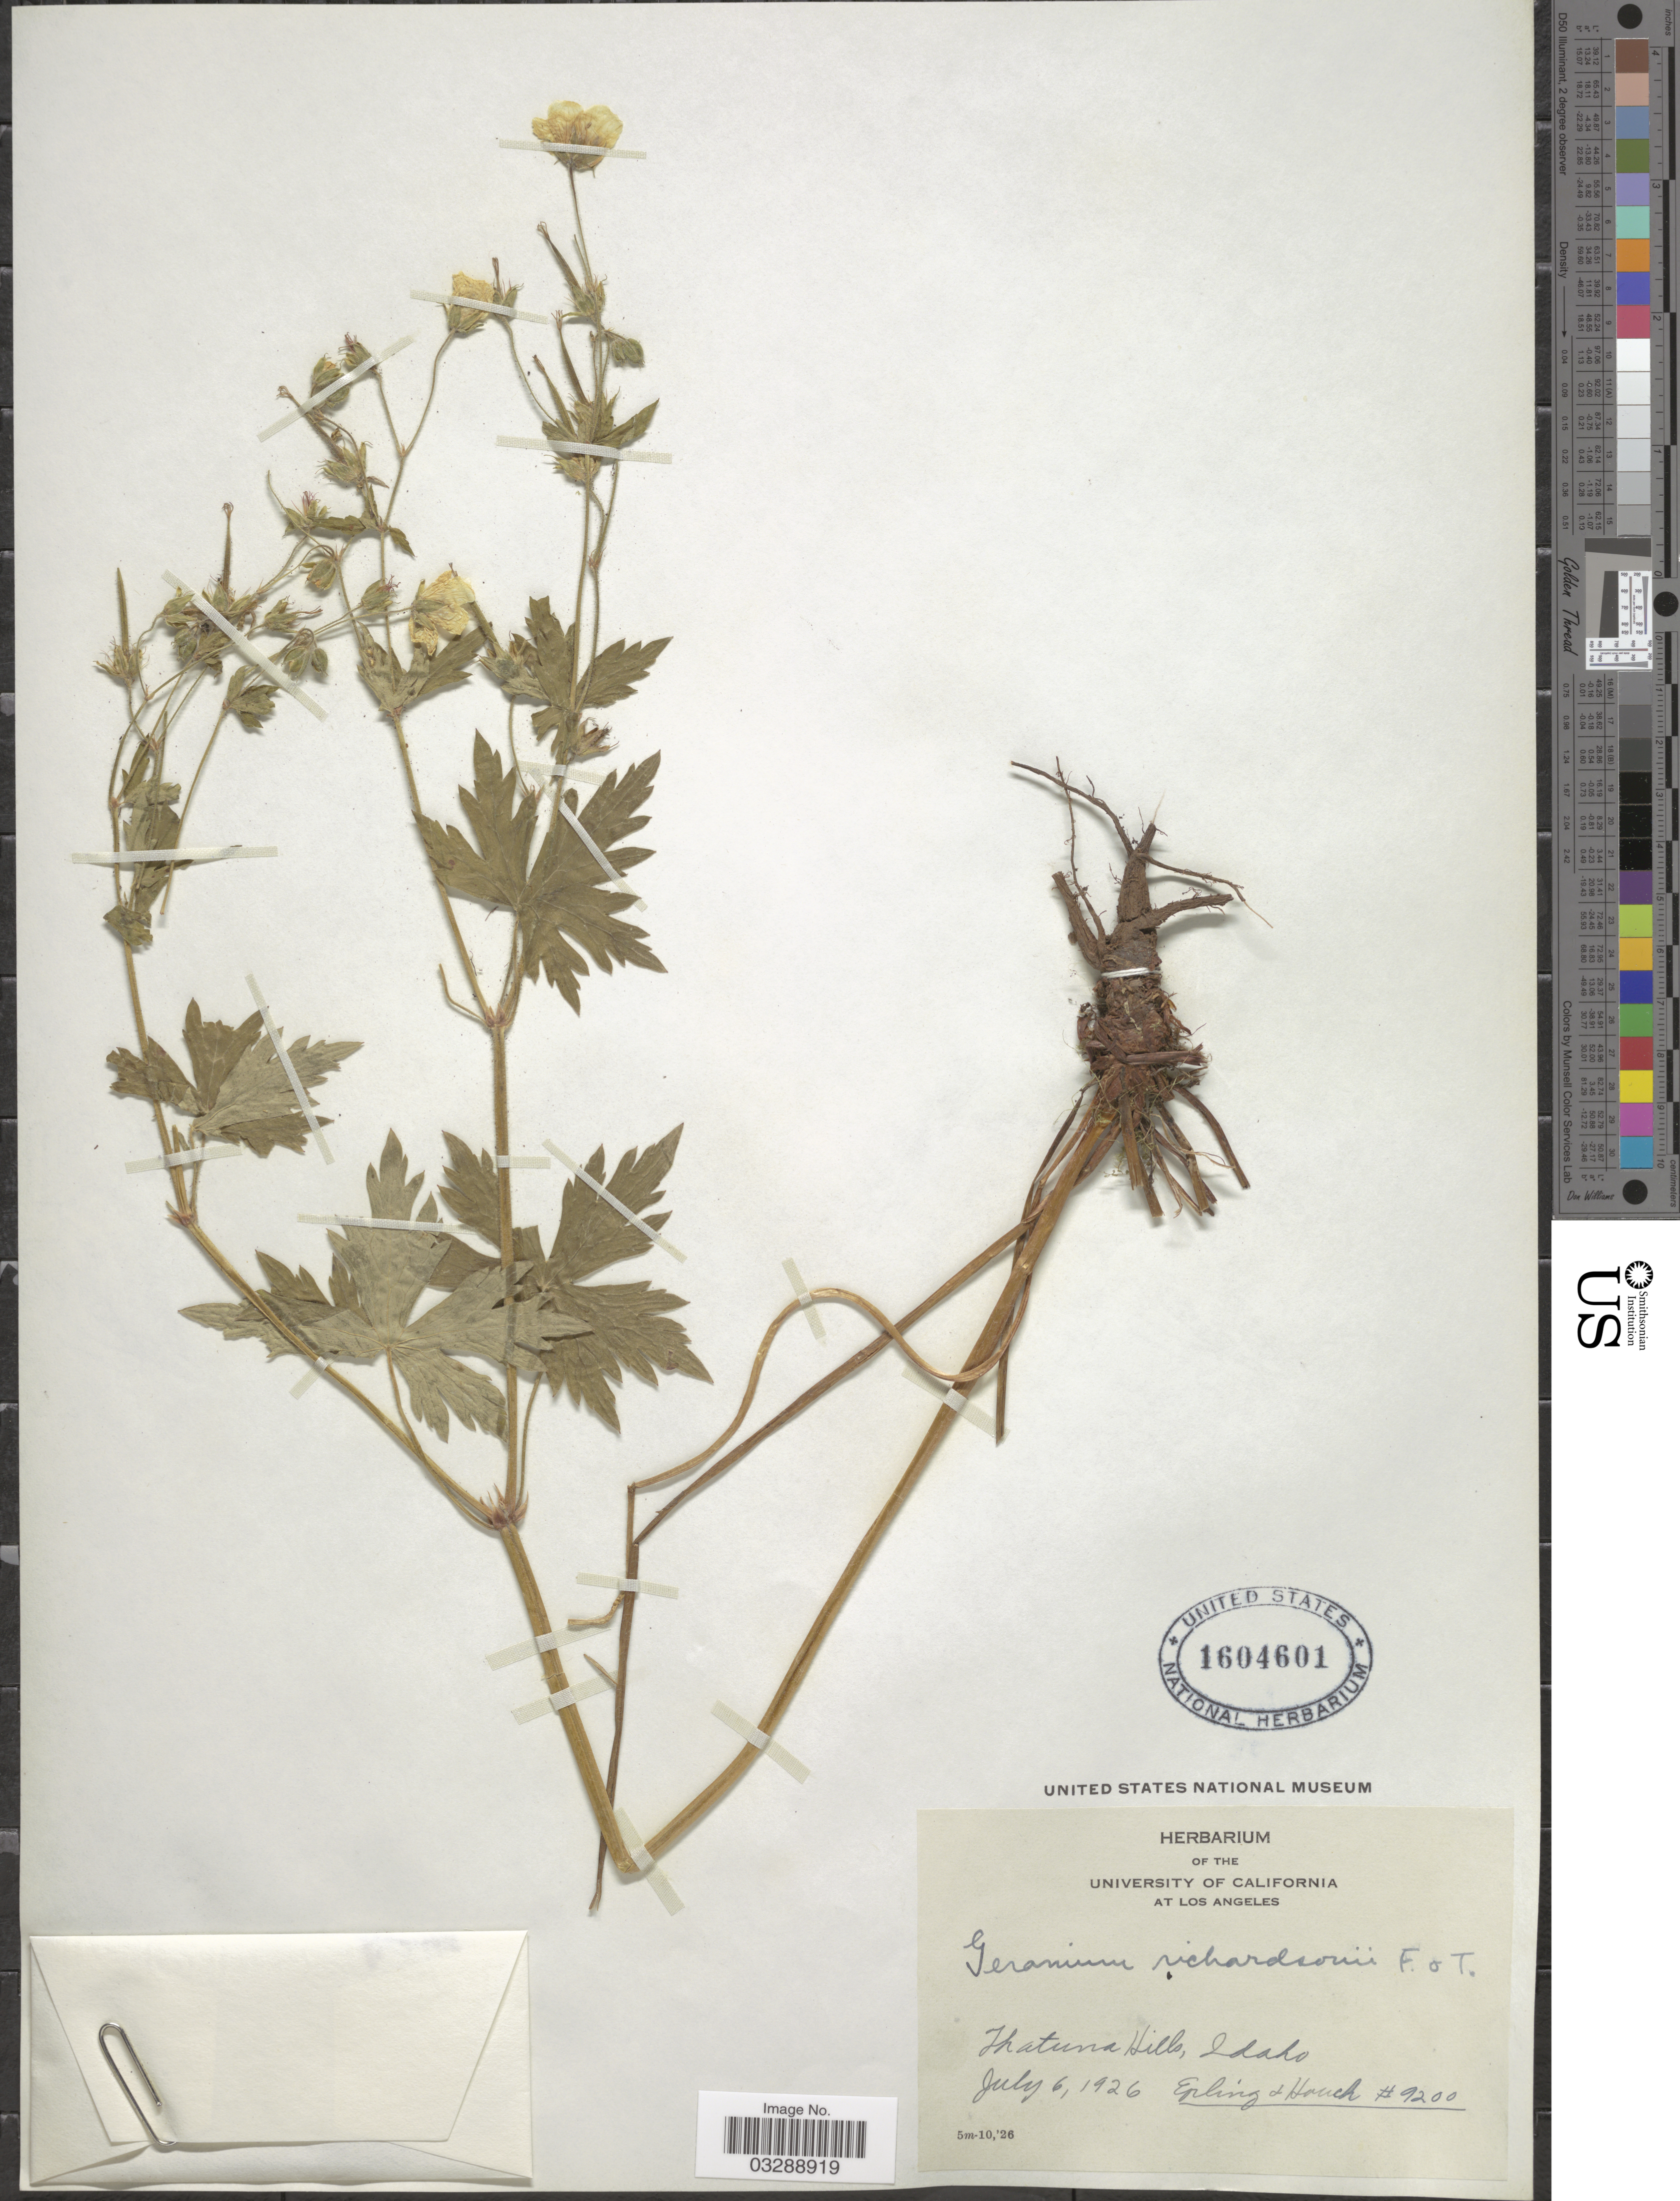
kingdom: Plantae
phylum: Tracheophyta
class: Magnoliopsida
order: Geraniales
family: Geraniaceae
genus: Geranium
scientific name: Geranium richardsonii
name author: Fisch. & Trautv.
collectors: -- Epling & -. Hauch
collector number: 9200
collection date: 1926-07-06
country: United States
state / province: Idaho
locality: Hatuna Hills.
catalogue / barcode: US 1604601